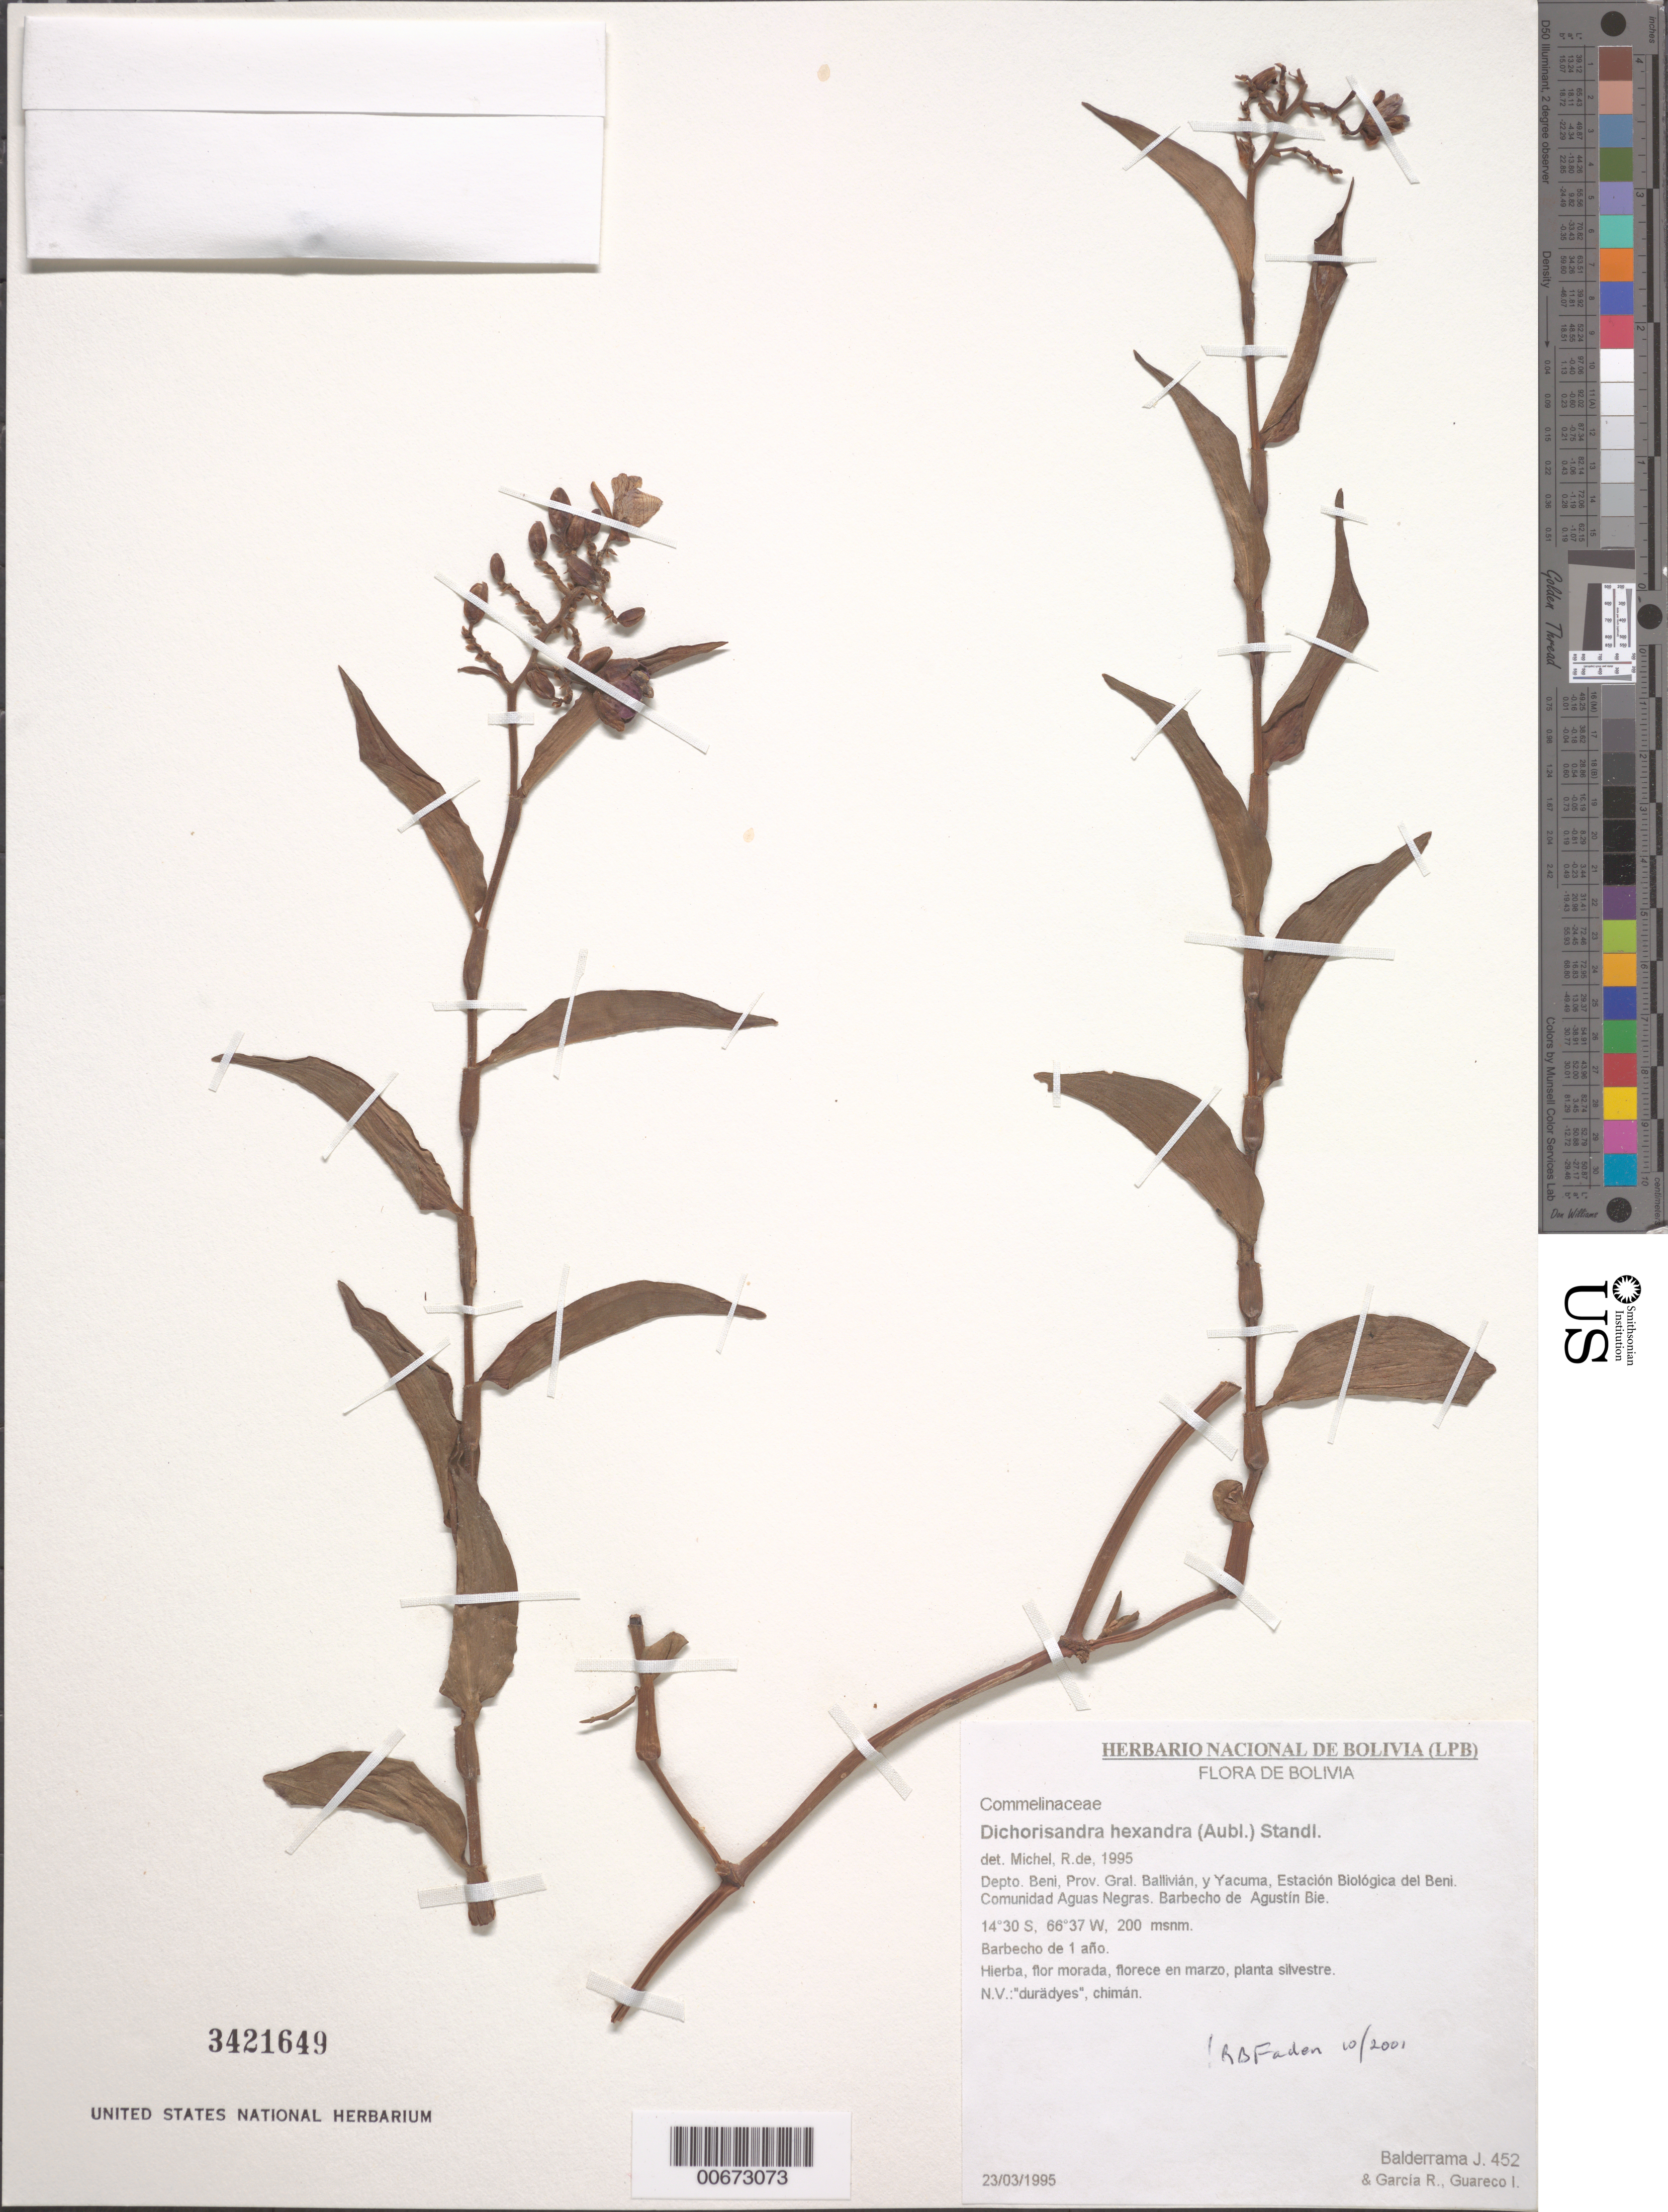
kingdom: Plantae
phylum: Tracheophyta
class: Liliopsida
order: Commelinales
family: Commelinaceae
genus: Dichorisandra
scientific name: Dichorisandra hexandra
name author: (Aubl.) Standl.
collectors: J. Balderrama, R. Garcia & I. Guareco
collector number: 452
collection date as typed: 23 Mar 1995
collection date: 1995-03-23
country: Bolivia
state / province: Beni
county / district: General José Ballivián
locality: Also Yacuma, Estacion Biologica del Beni.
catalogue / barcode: US 3421649